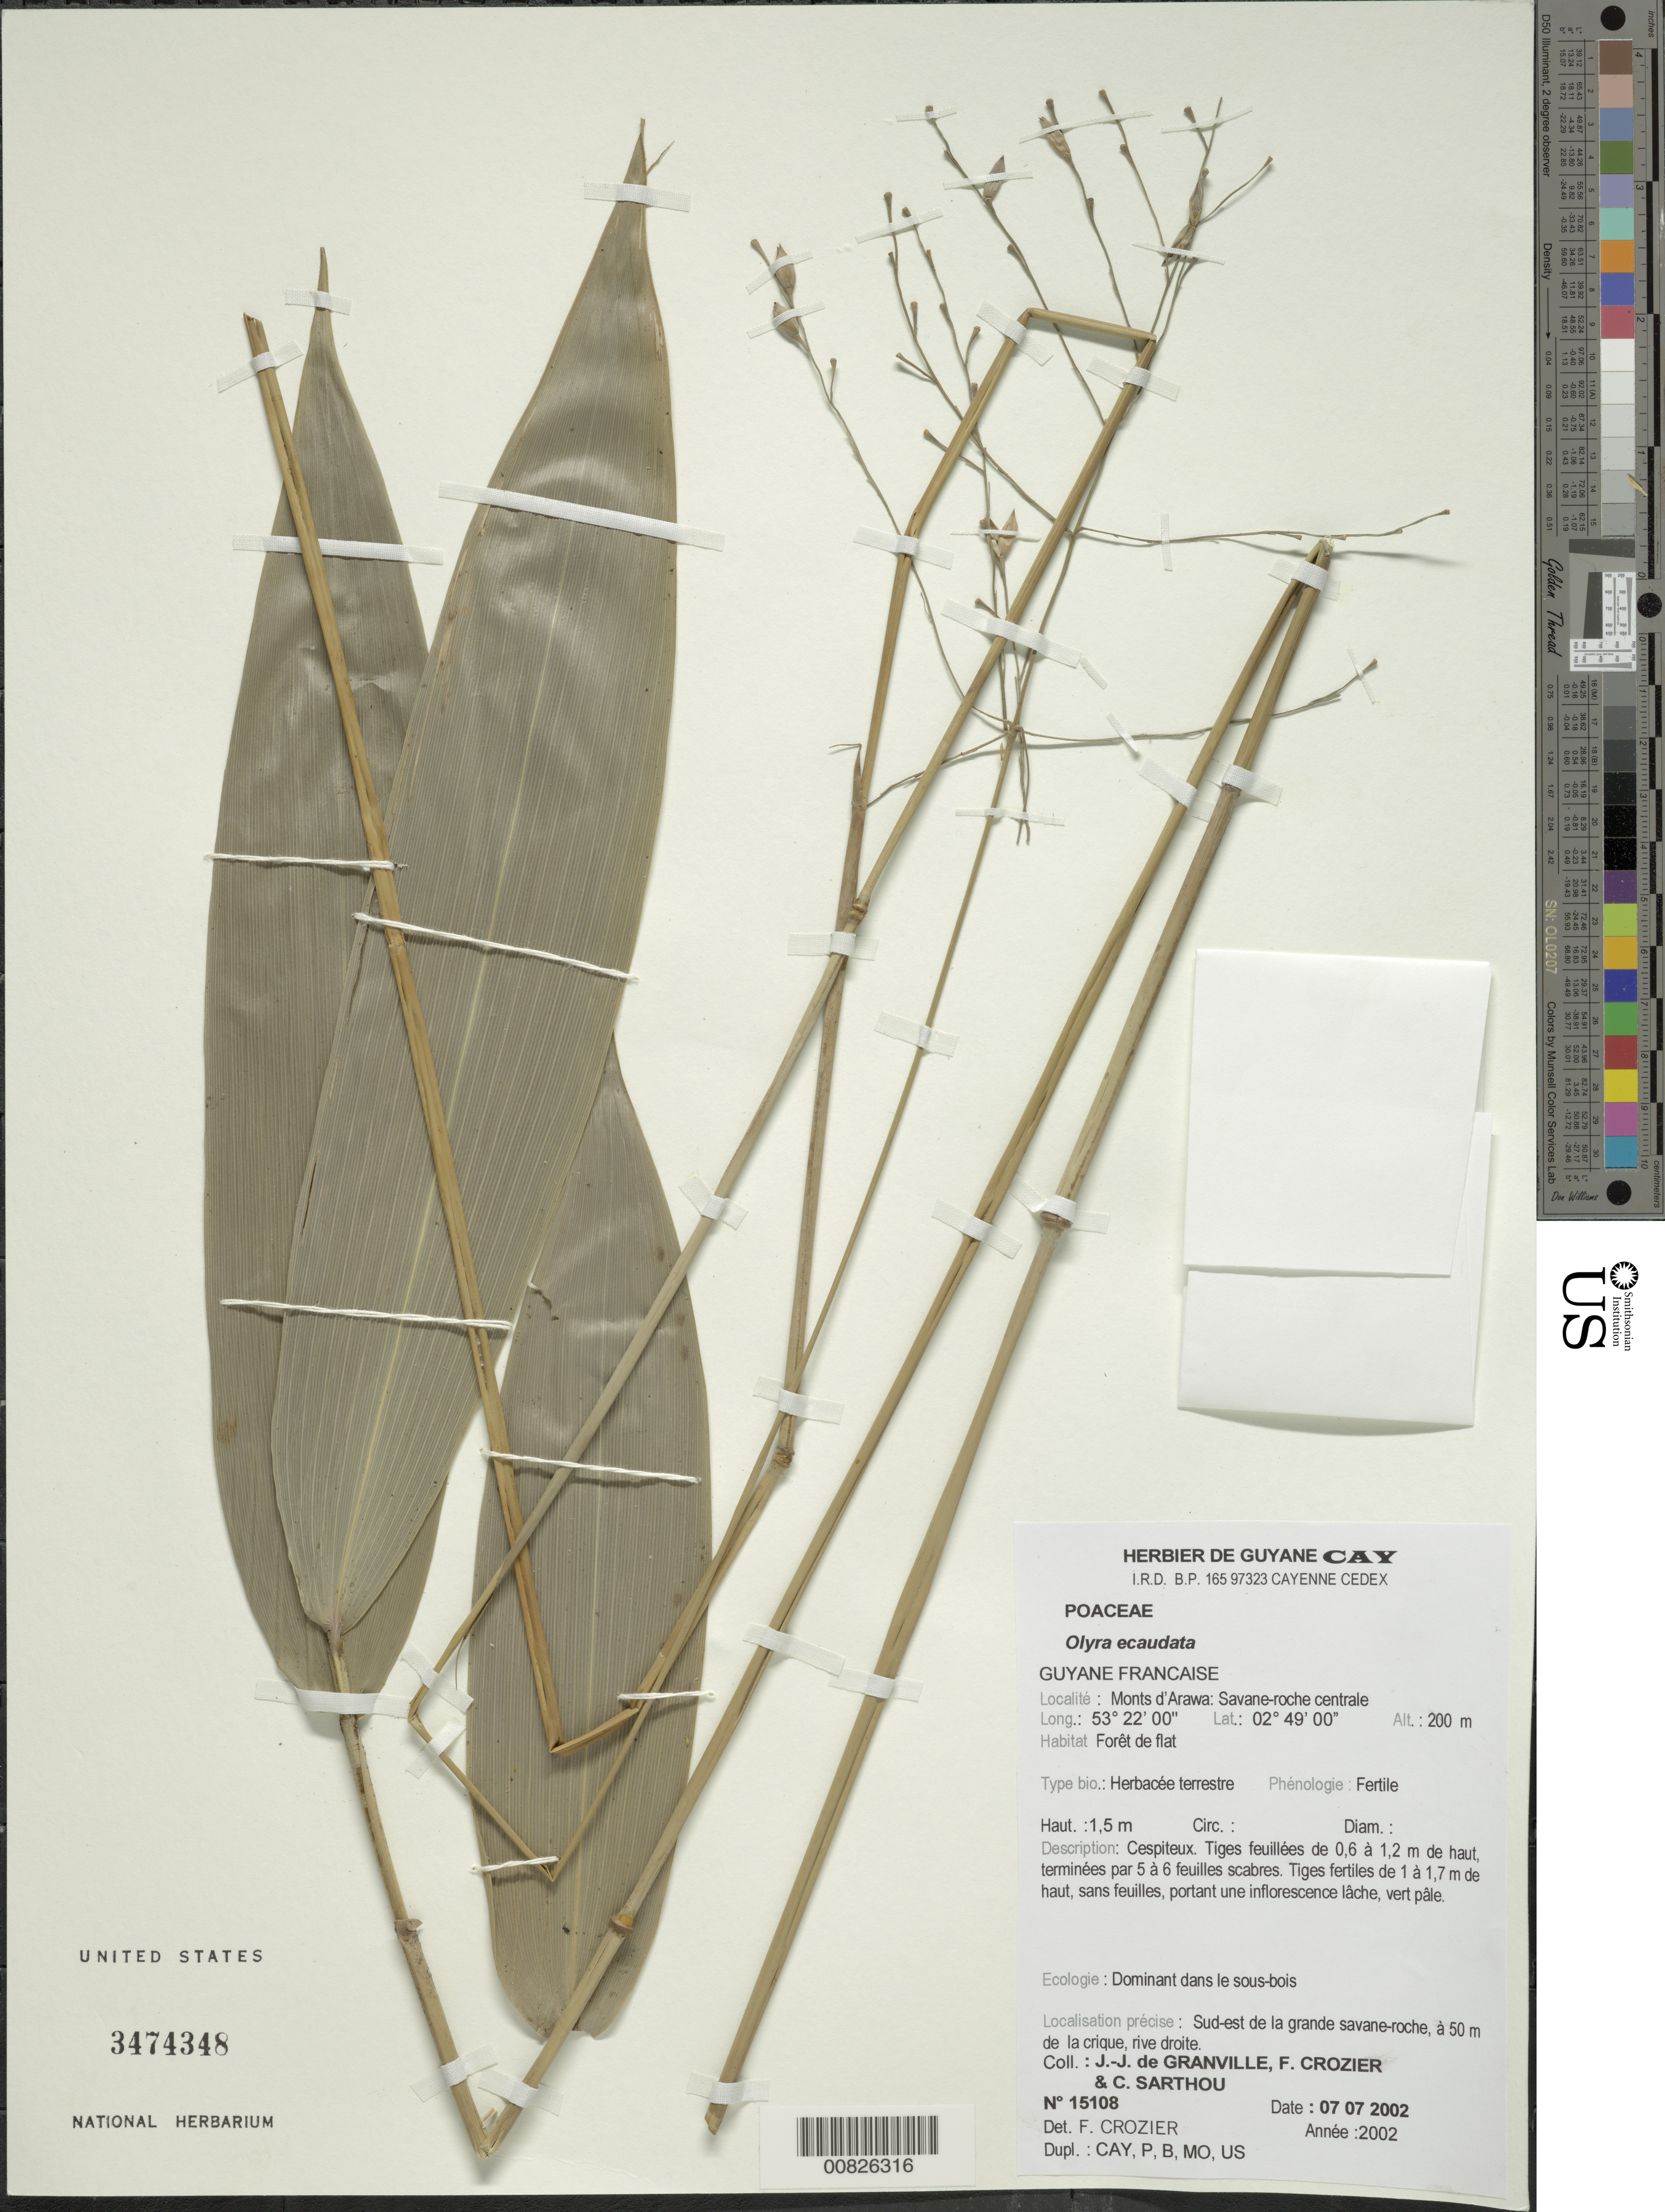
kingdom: Plantae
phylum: Tracheophyta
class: Liliopsida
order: Poales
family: Poaceae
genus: Olyra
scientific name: Olyra ecaudata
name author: Döll in Mart.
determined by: Crozier, F.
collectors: J.-J. de Granville, F. Crozier & C. Sarthou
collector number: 15108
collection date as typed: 7-Jul-02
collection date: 2002-07-07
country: French Guiana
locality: Monts d'Arawa, zone de la savane-roche centrale, sud-est de la grande savane-roche, à 50 m de la crique, rive droite.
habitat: Forêt de flat; dominant dans le sous-bois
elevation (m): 200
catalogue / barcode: US 3474348